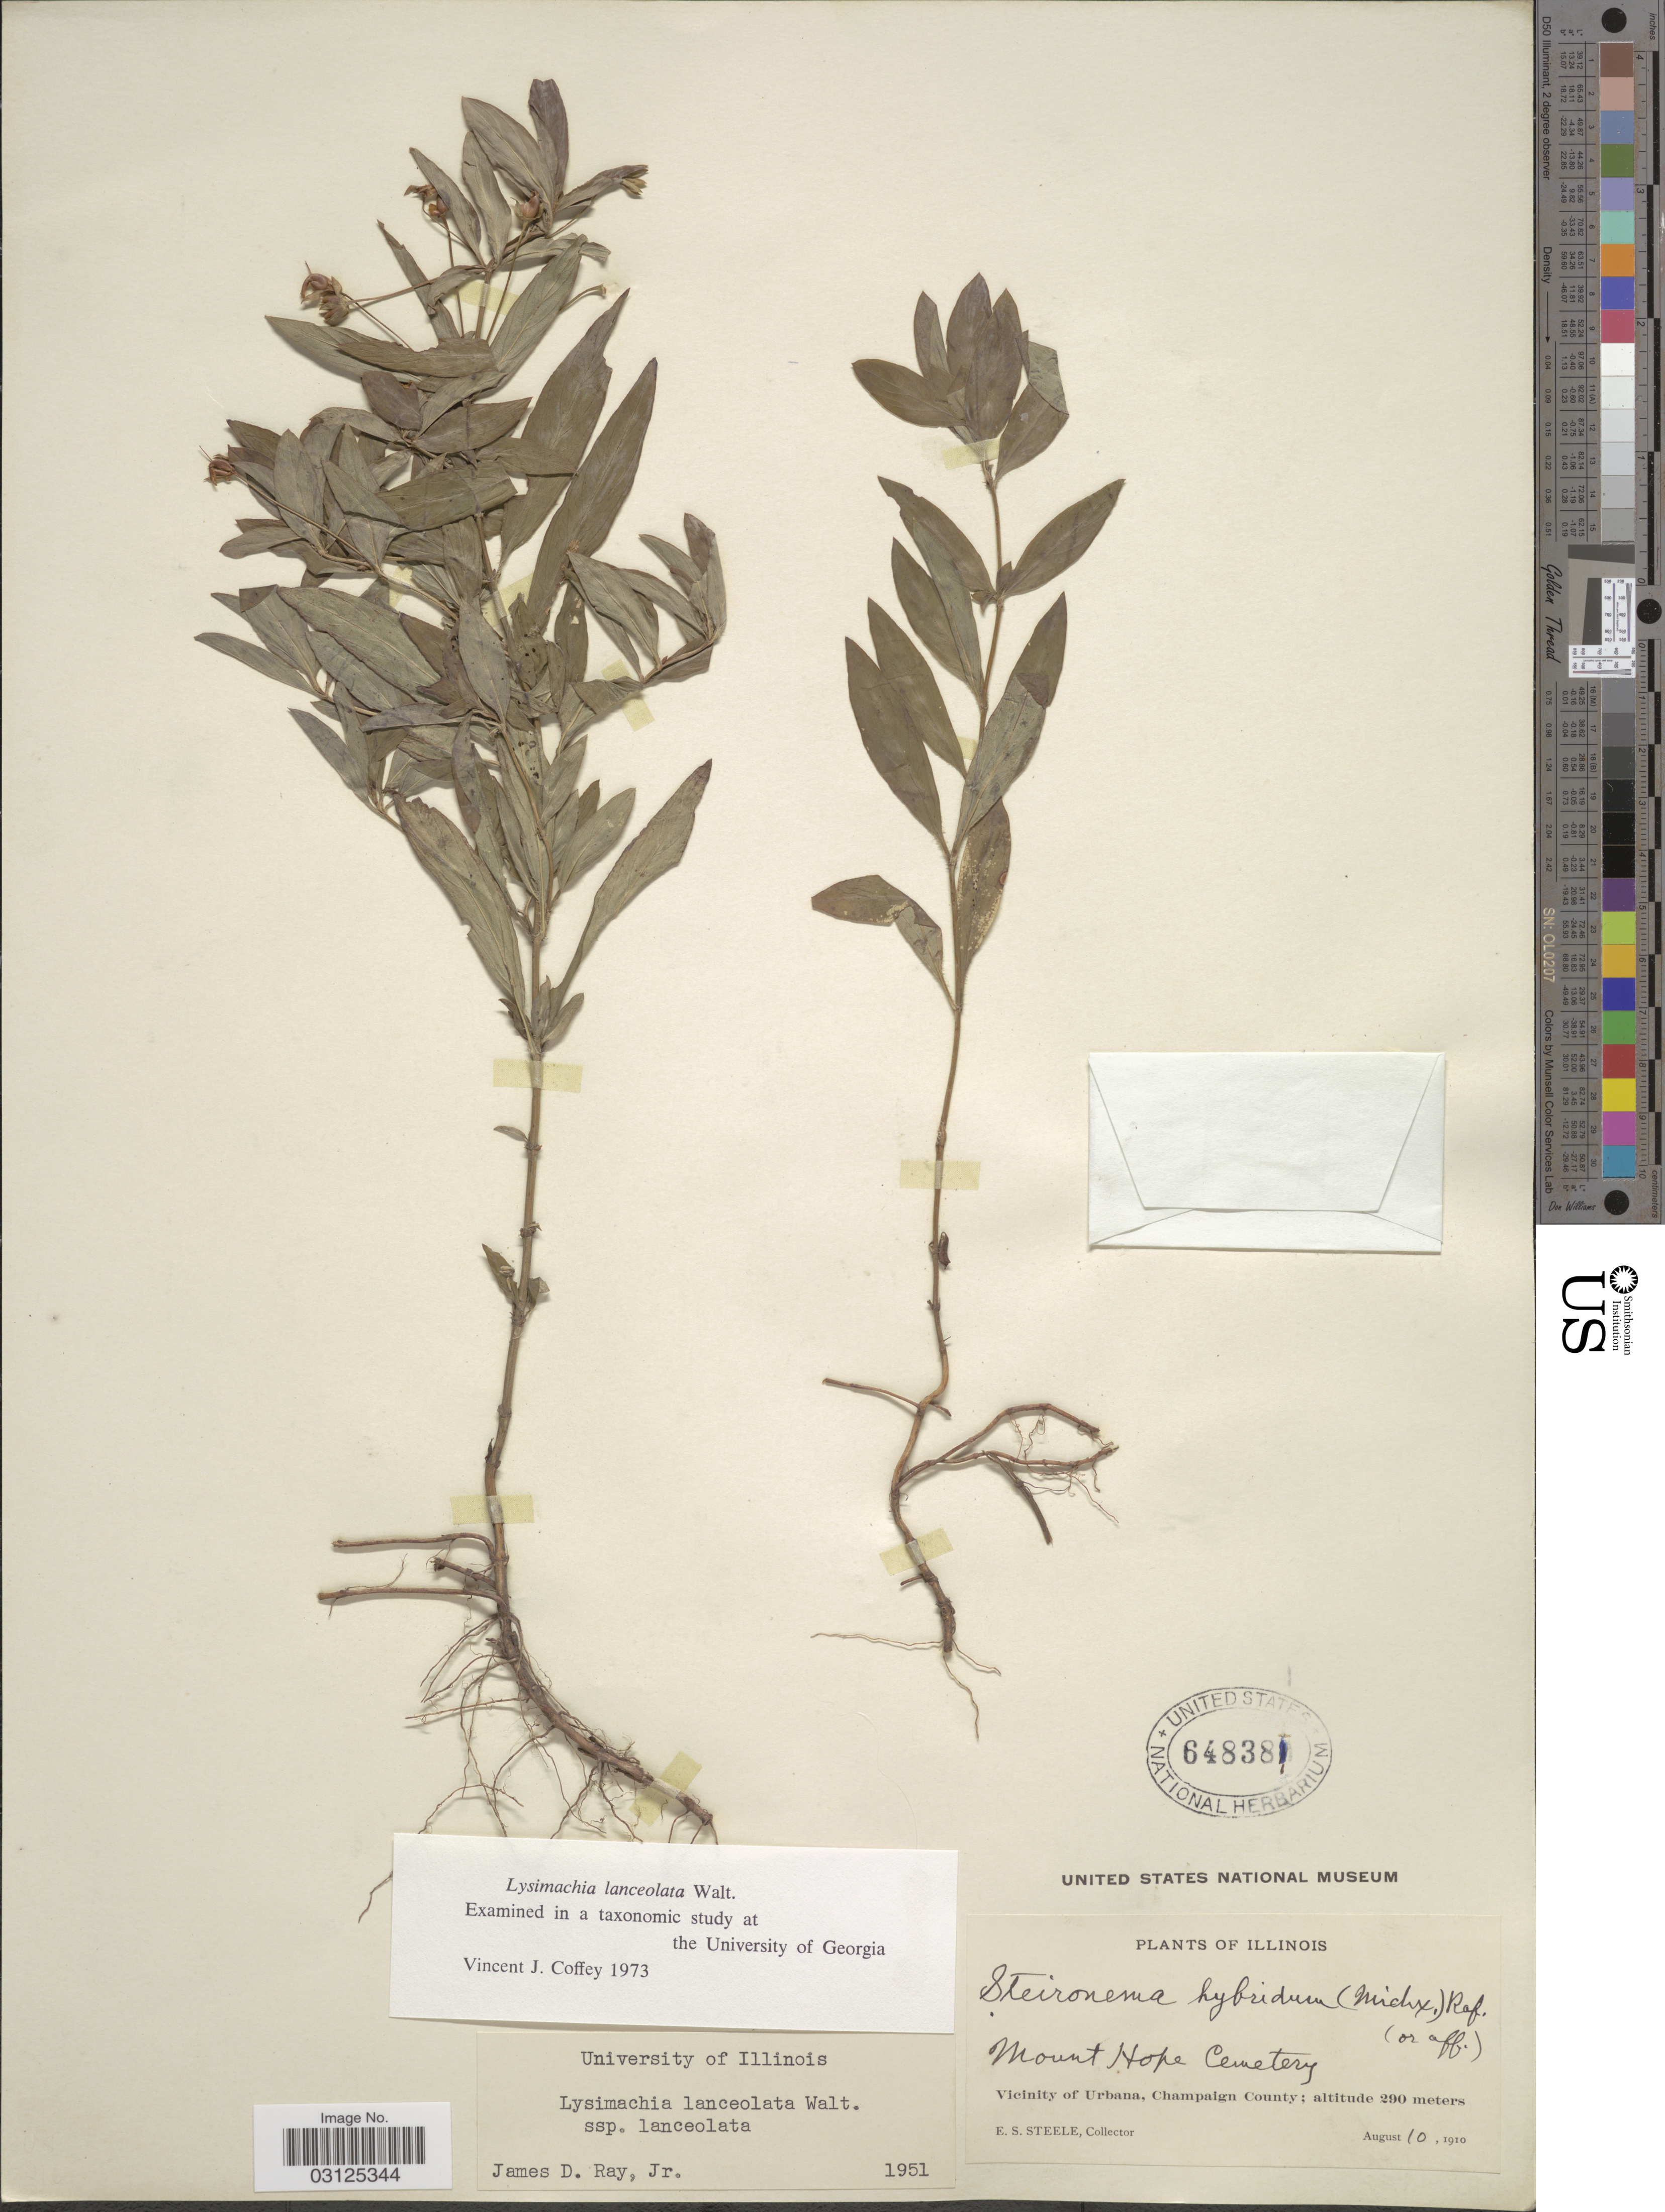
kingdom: Plantae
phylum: Tracheophyta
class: Magnoliopsida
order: Ericales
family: Primulaceae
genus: Lysimachia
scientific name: Lysimachia lanceolata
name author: Walter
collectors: E. Steele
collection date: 1910-08-10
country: United States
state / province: Illinois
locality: Mount Hope Cemetery. Vicinity of Urbana, Champaign County.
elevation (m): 290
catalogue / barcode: US 648381